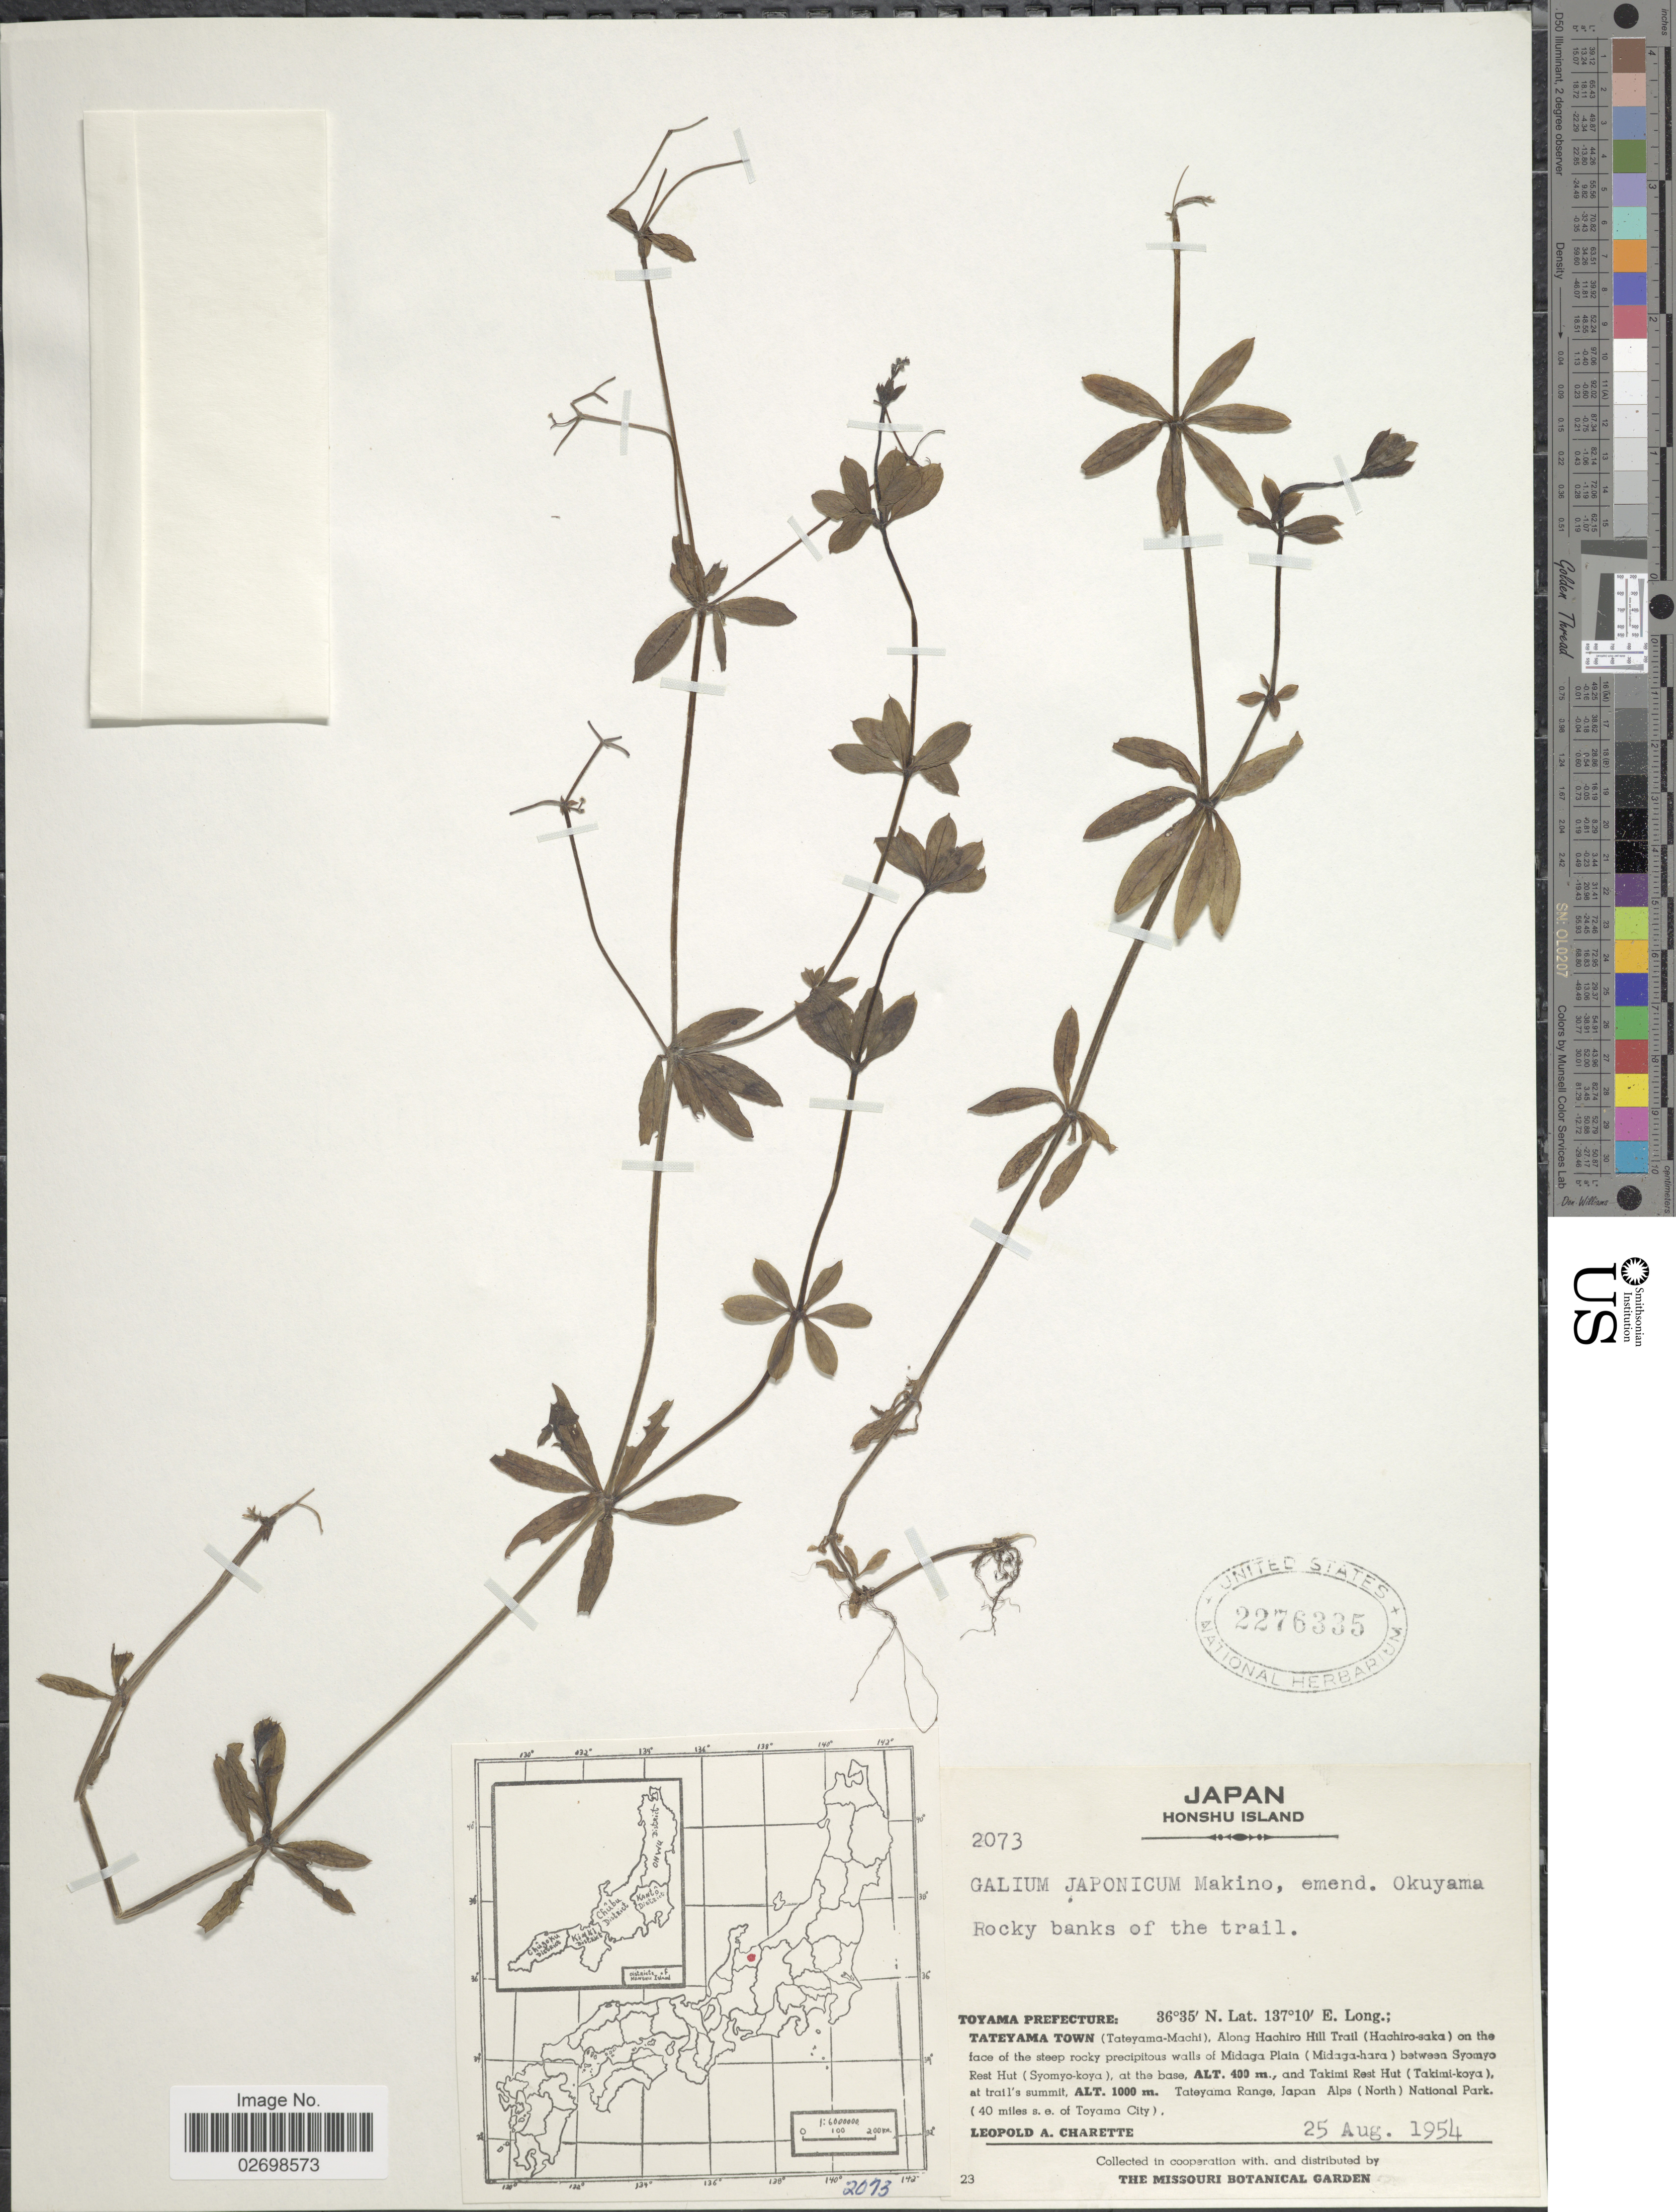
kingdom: Plantae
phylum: Tracheophyta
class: Magnoliopsida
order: Gentianales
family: Rubiaceae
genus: Galium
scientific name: Galium japonicum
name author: Makino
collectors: L. A. Charette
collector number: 2073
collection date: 1954-08-25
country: Japan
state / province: Toyama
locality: Honshu Island, Tateyama Town (Tateyama-Machi), along Hachiro Hill Trail (Hachiro-saka) on the face of the steep rocky precipitous walls of Midaga Plain (Midaga-hara) between Syomyo Rest Hut (Syomyo-koya), at the base, and Takimi Rest Hut (Takimi-koya), at trail's summit, Tateyama Range, Japan Alps (North) National Park (40 miles s.e. of Toyama City)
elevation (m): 400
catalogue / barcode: US 2276335